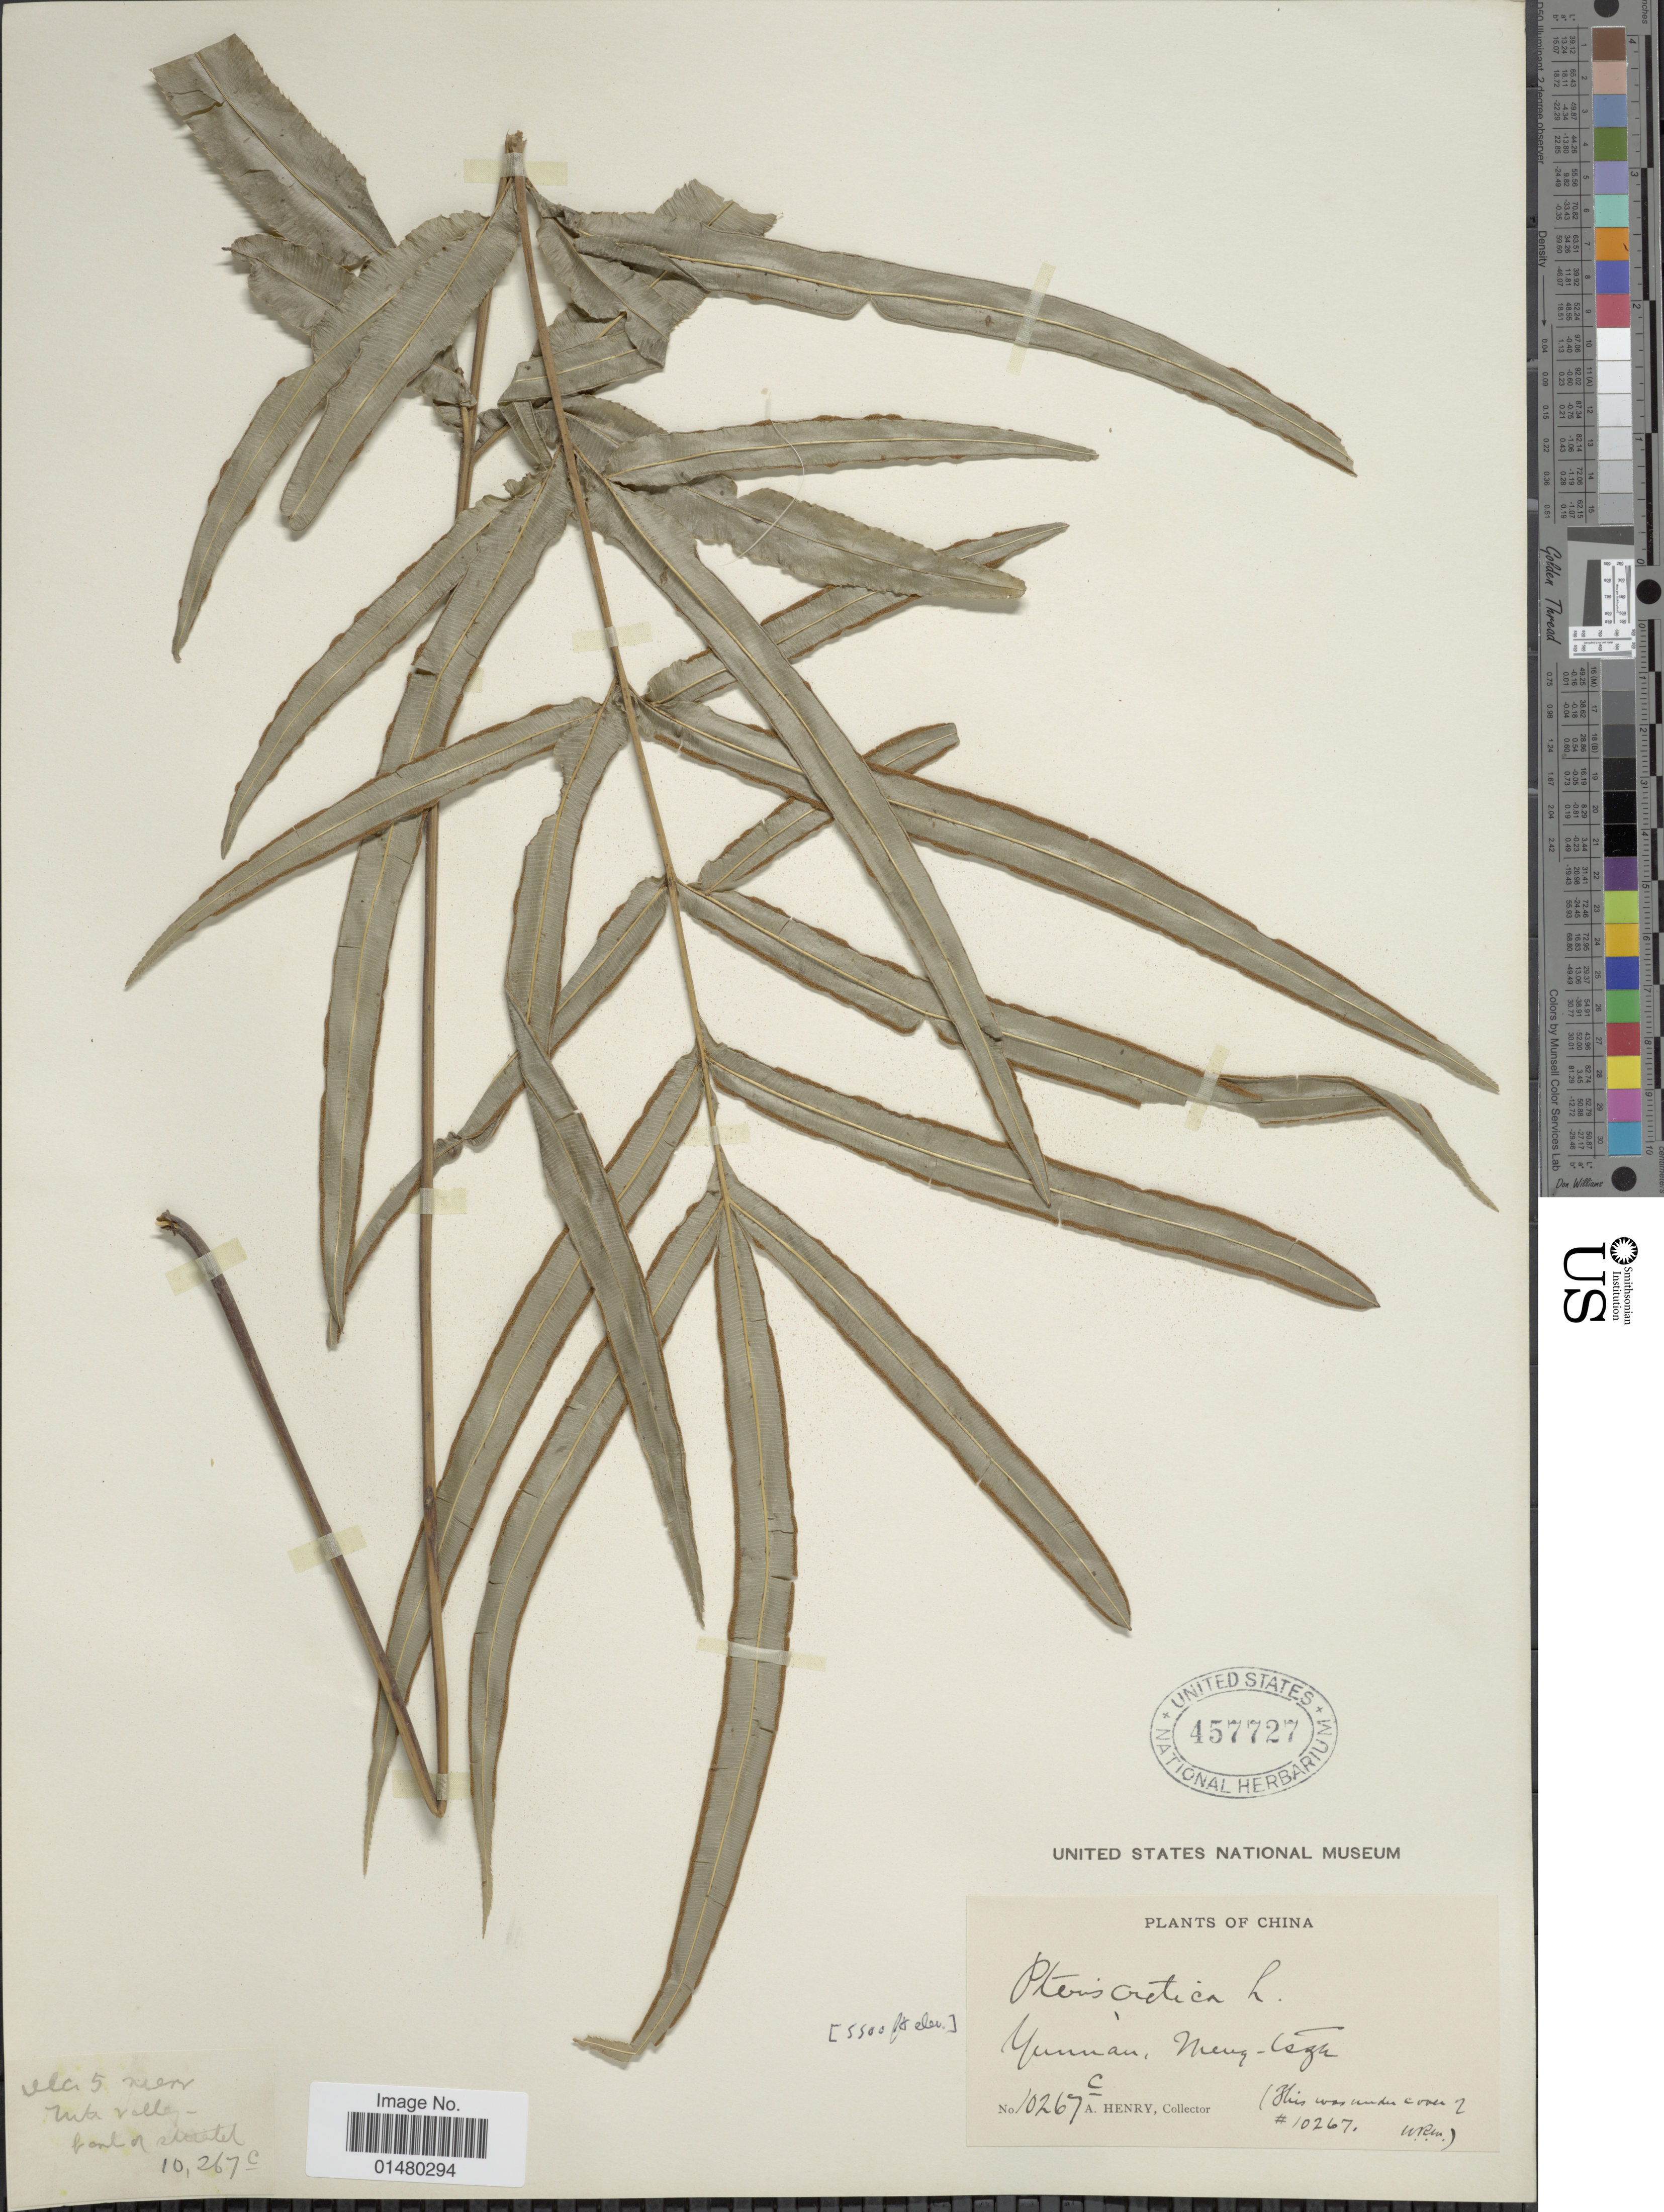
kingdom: Plantae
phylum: Tracheophyta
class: Polypodiopsida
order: Polypodiales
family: Pteridaceae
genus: Pteris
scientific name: Pteris cretica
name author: L.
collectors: A. Henry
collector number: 10267 C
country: China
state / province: Yunnan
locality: Meng-tze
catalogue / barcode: US 457727